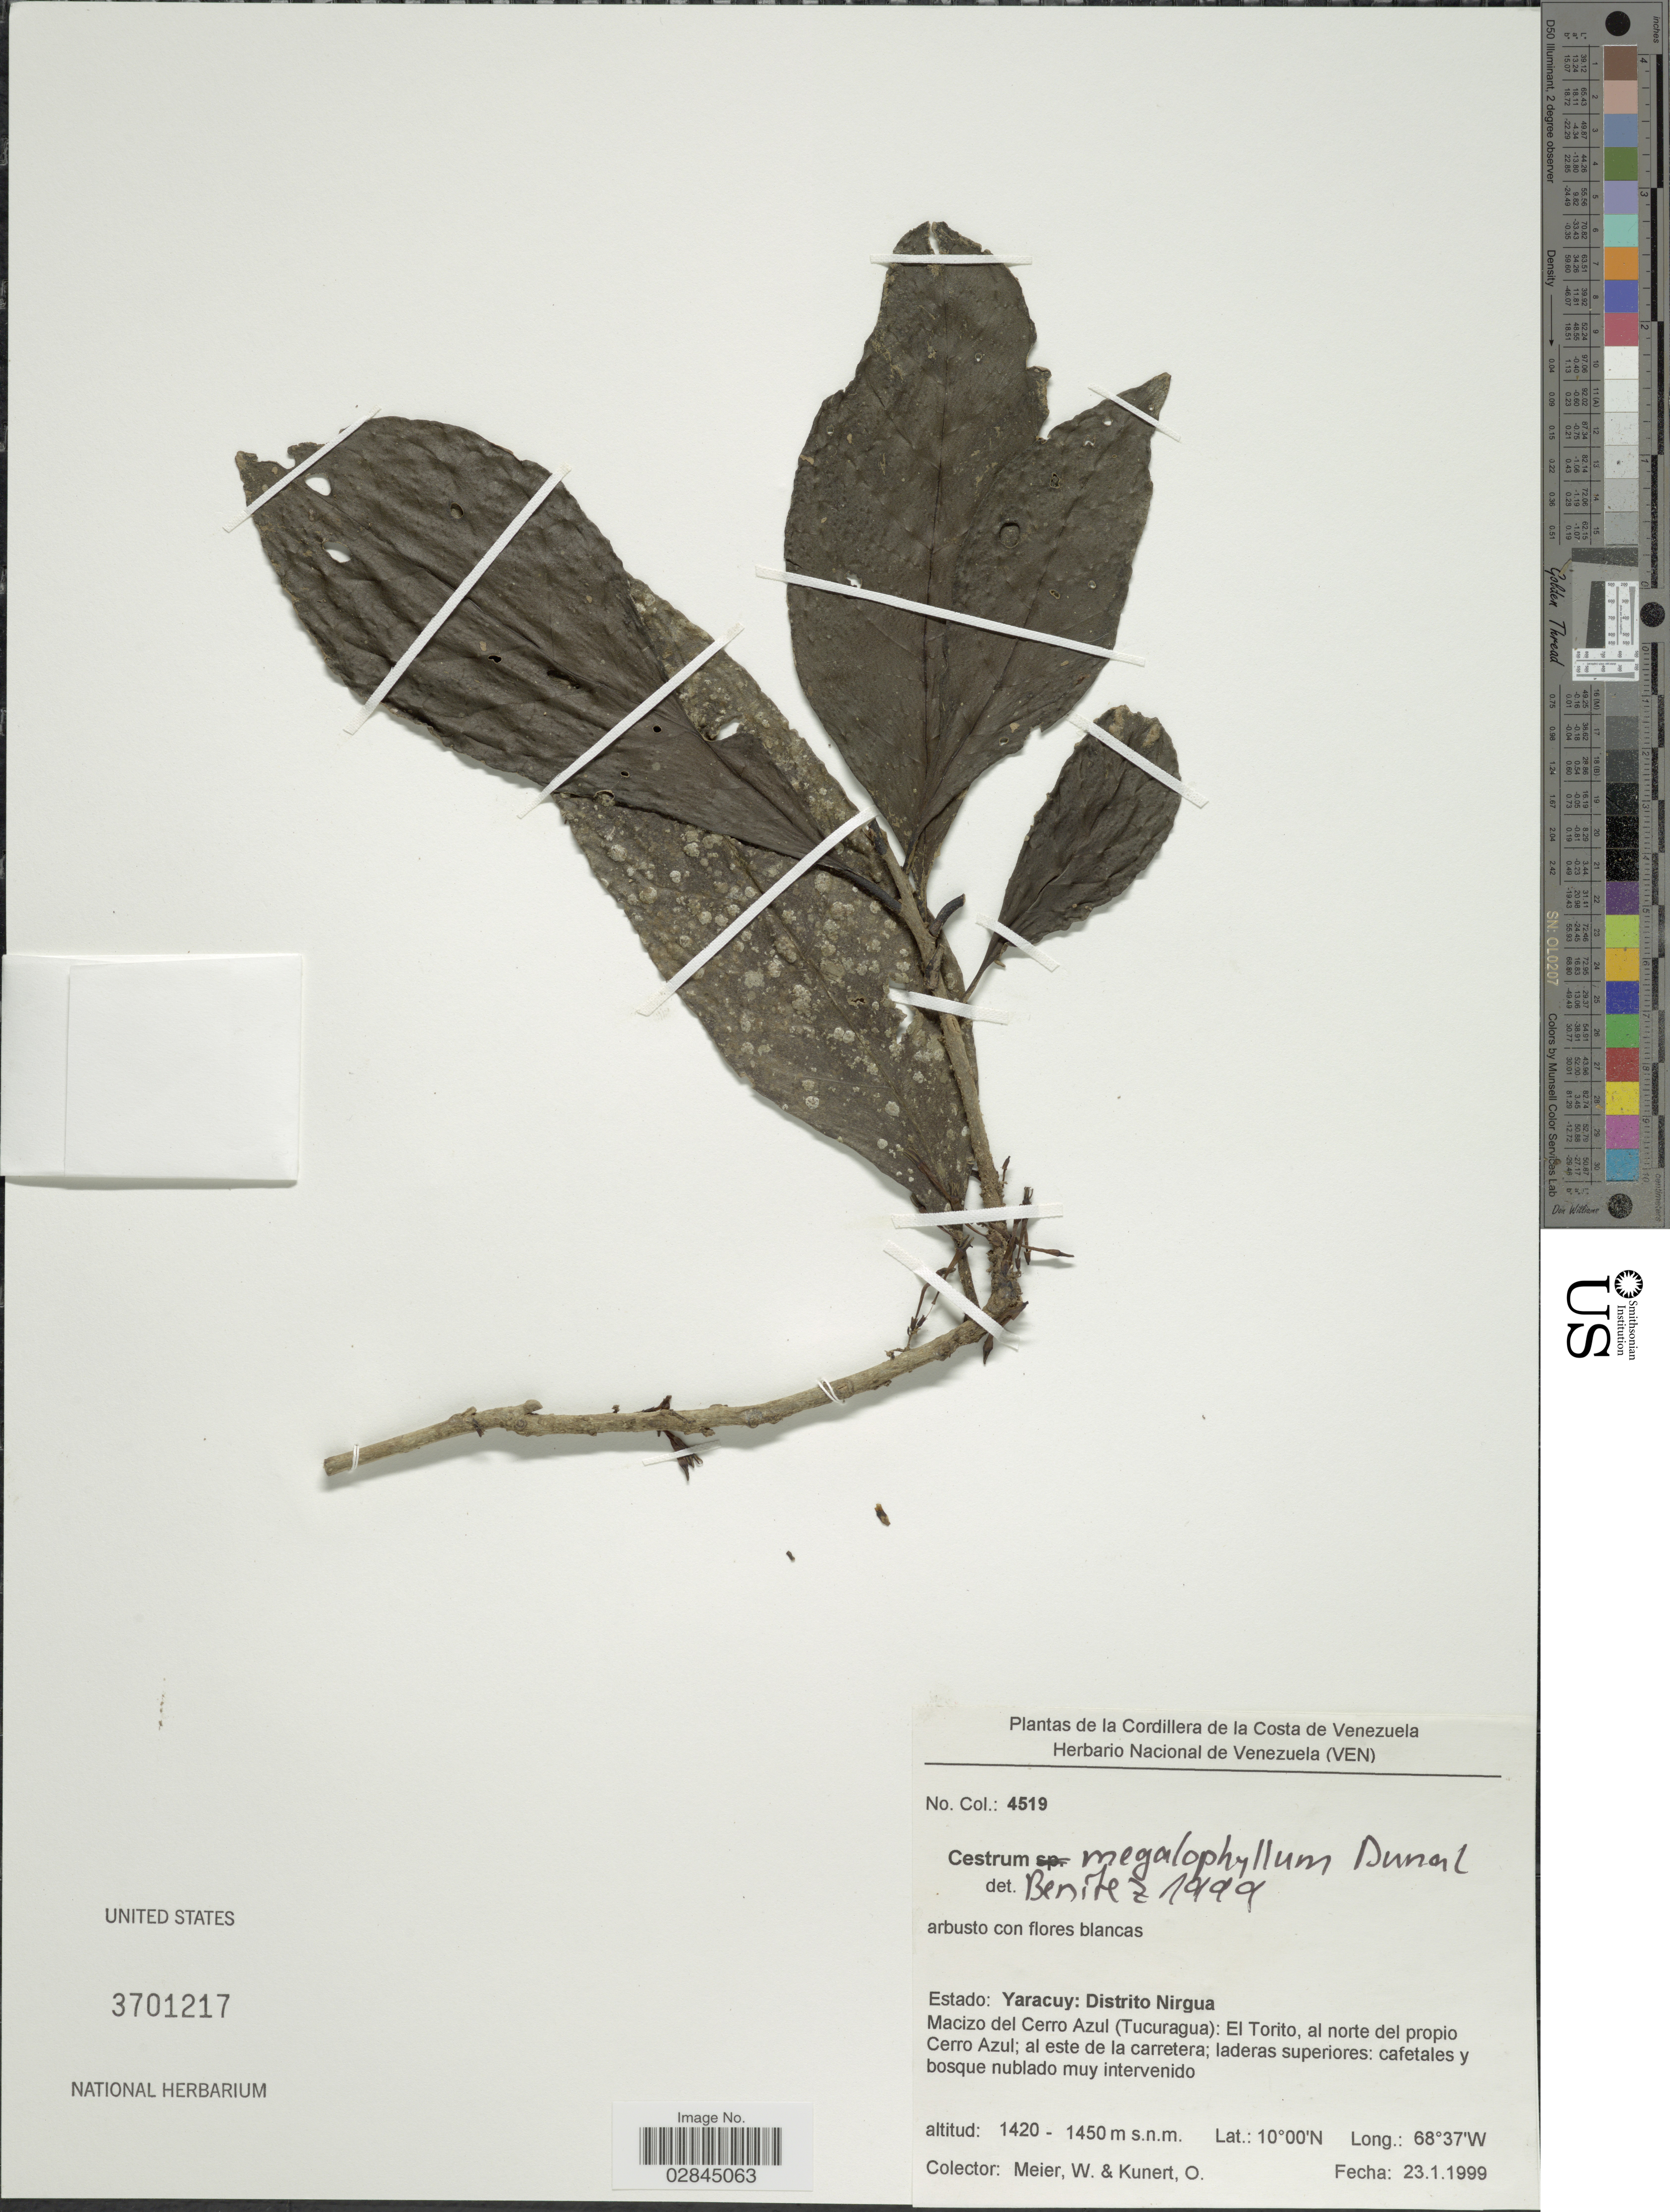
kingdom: Plantae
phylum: Tracheophyta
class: Magnoliopsida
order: Solanales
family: Solanaceae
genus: Cestrum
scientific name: Cestrum schlechtendahlii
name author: G. Don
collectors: W. Meier & O. Kunert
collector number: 4519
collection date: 1999-01-23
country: Venezuela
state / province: Yaracuy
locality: Distrito Nirgua. Macizo del Cerro Azul (Tucuragua): El Torito, al norte del propio Cerro Azul; al este de la carretera.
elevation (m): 1420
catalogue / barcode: US 3701217